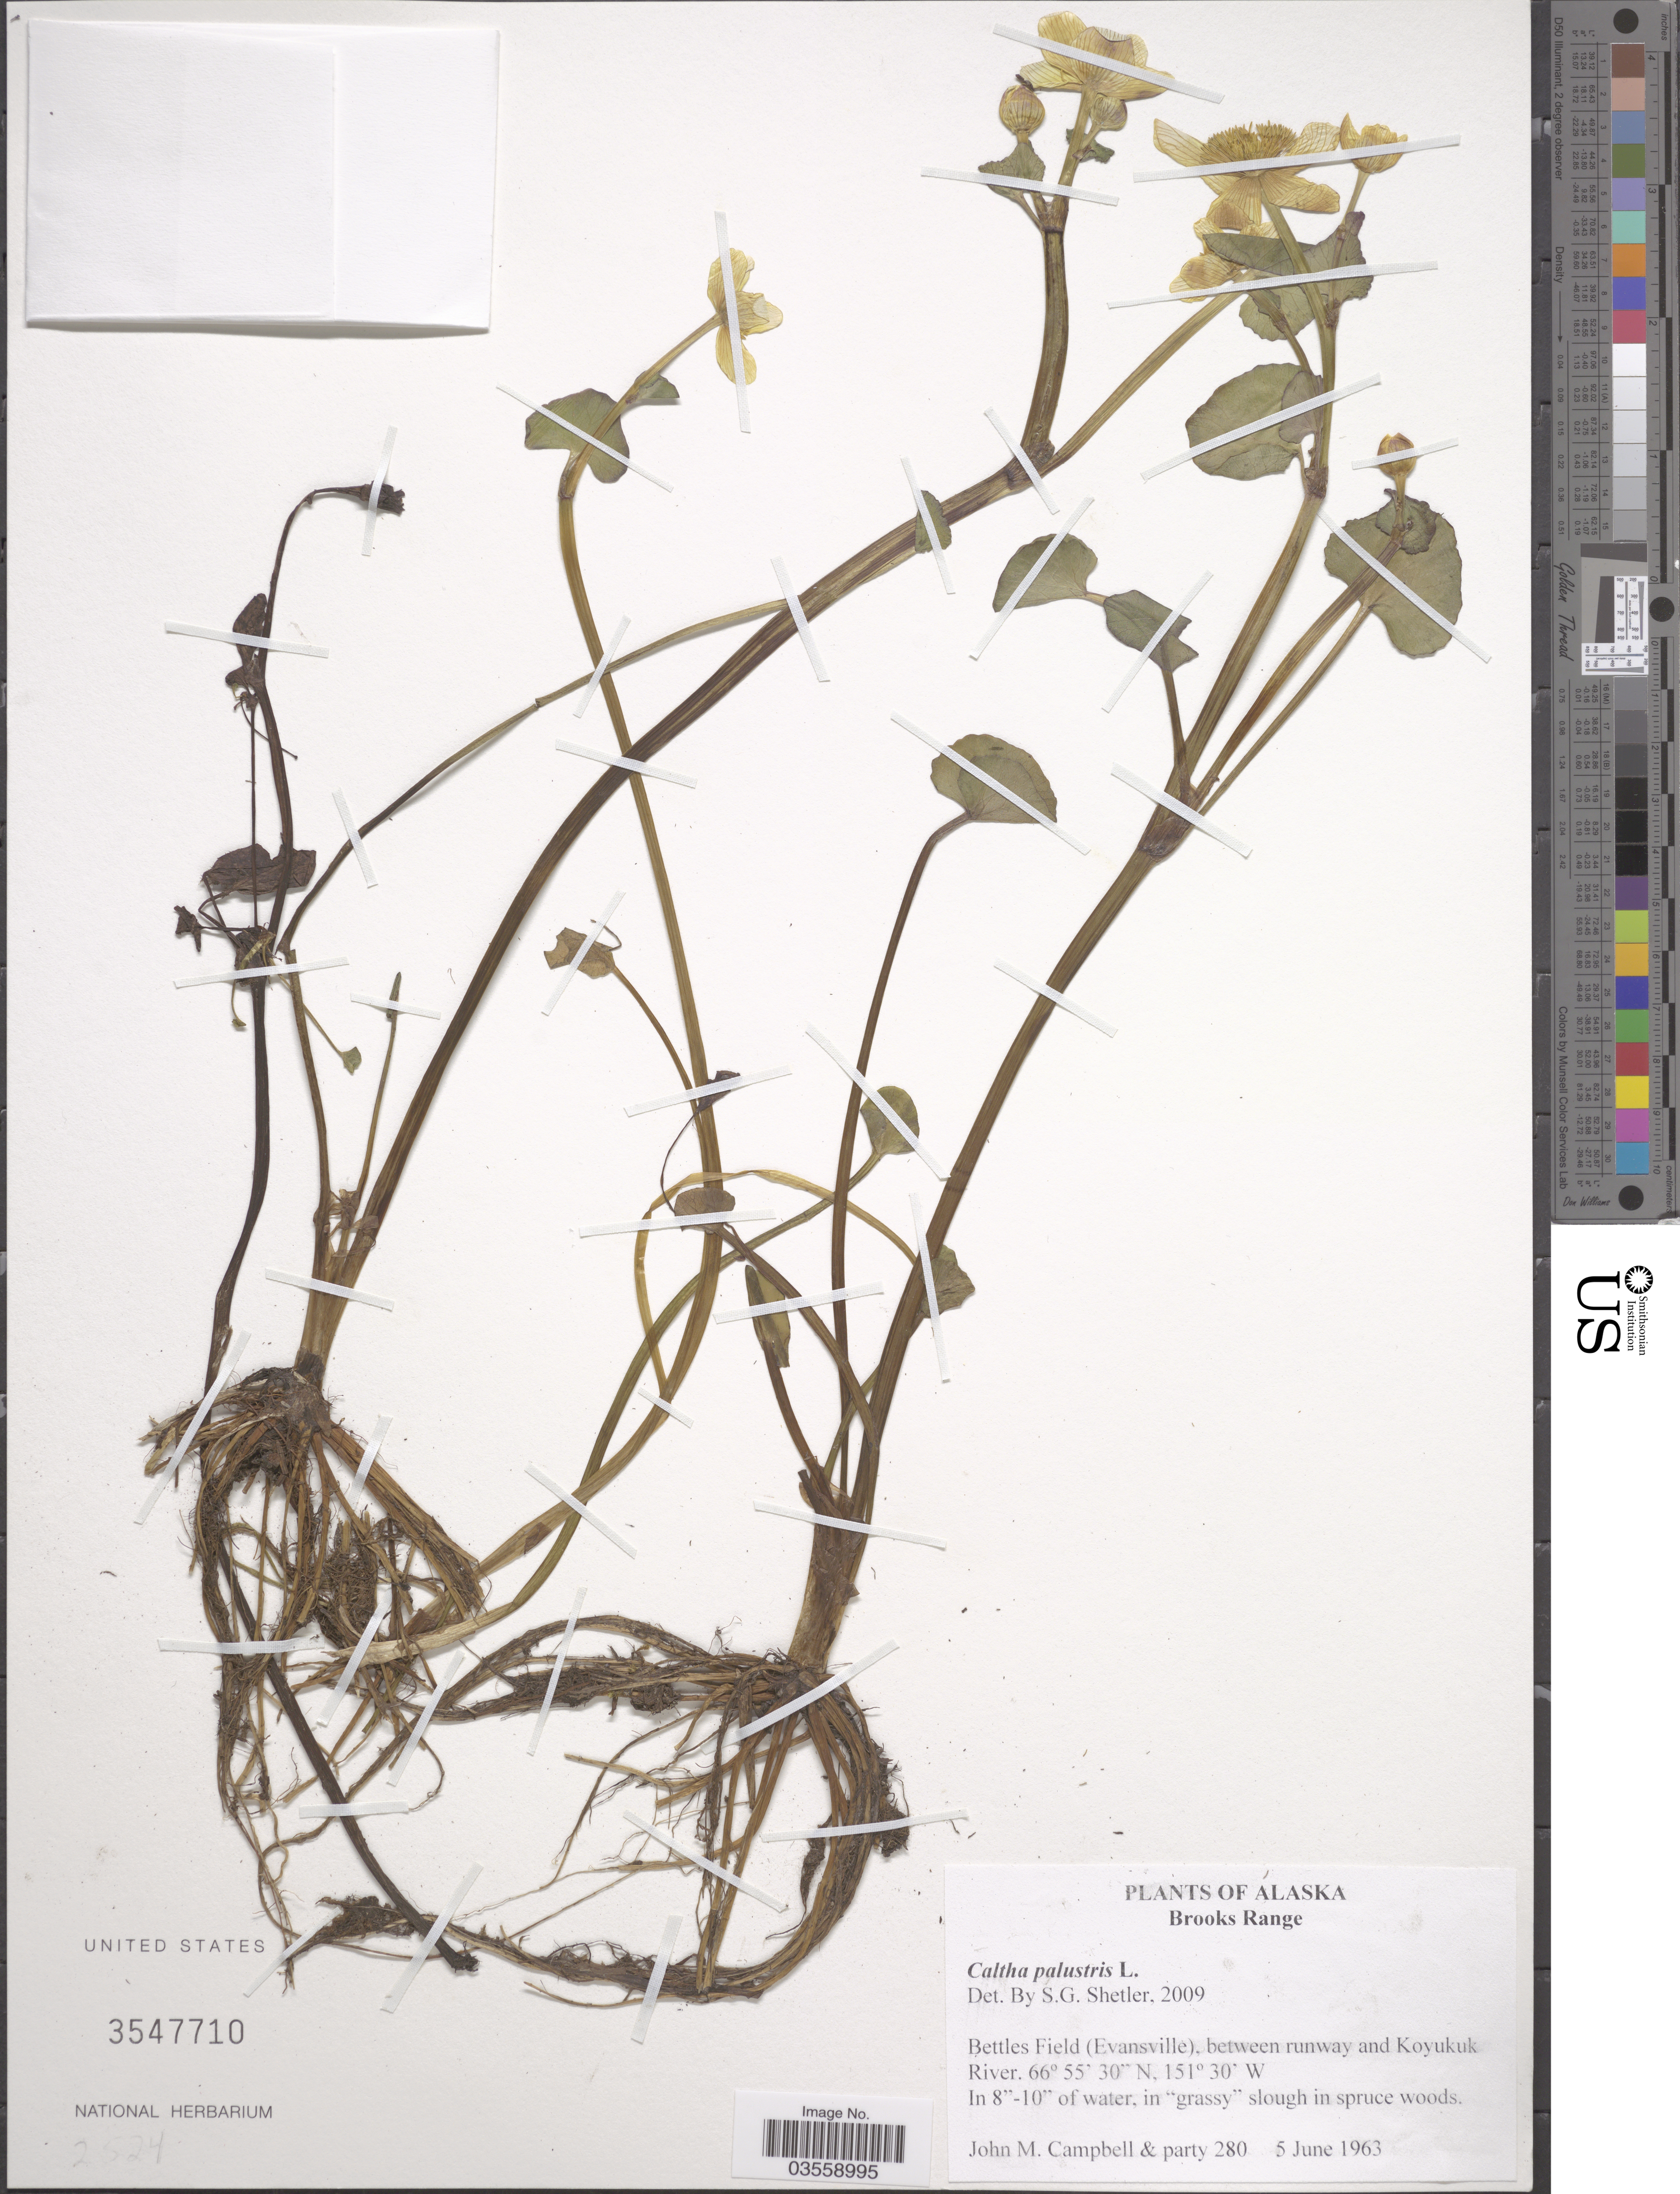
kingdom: Plantae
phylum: Tracheophyta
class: Magnoliopsida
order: Ranunculales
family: Ranunculaceae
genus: Caltha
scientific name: Caltha palustris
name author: L.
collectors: J. M. Campbell & et al.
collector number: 280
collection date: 1963-06-05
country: United States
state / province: Alaska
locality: Brooks Range. Bettles Field (Evansville), between runway and Koyukuk River.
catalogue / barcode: US 3547710